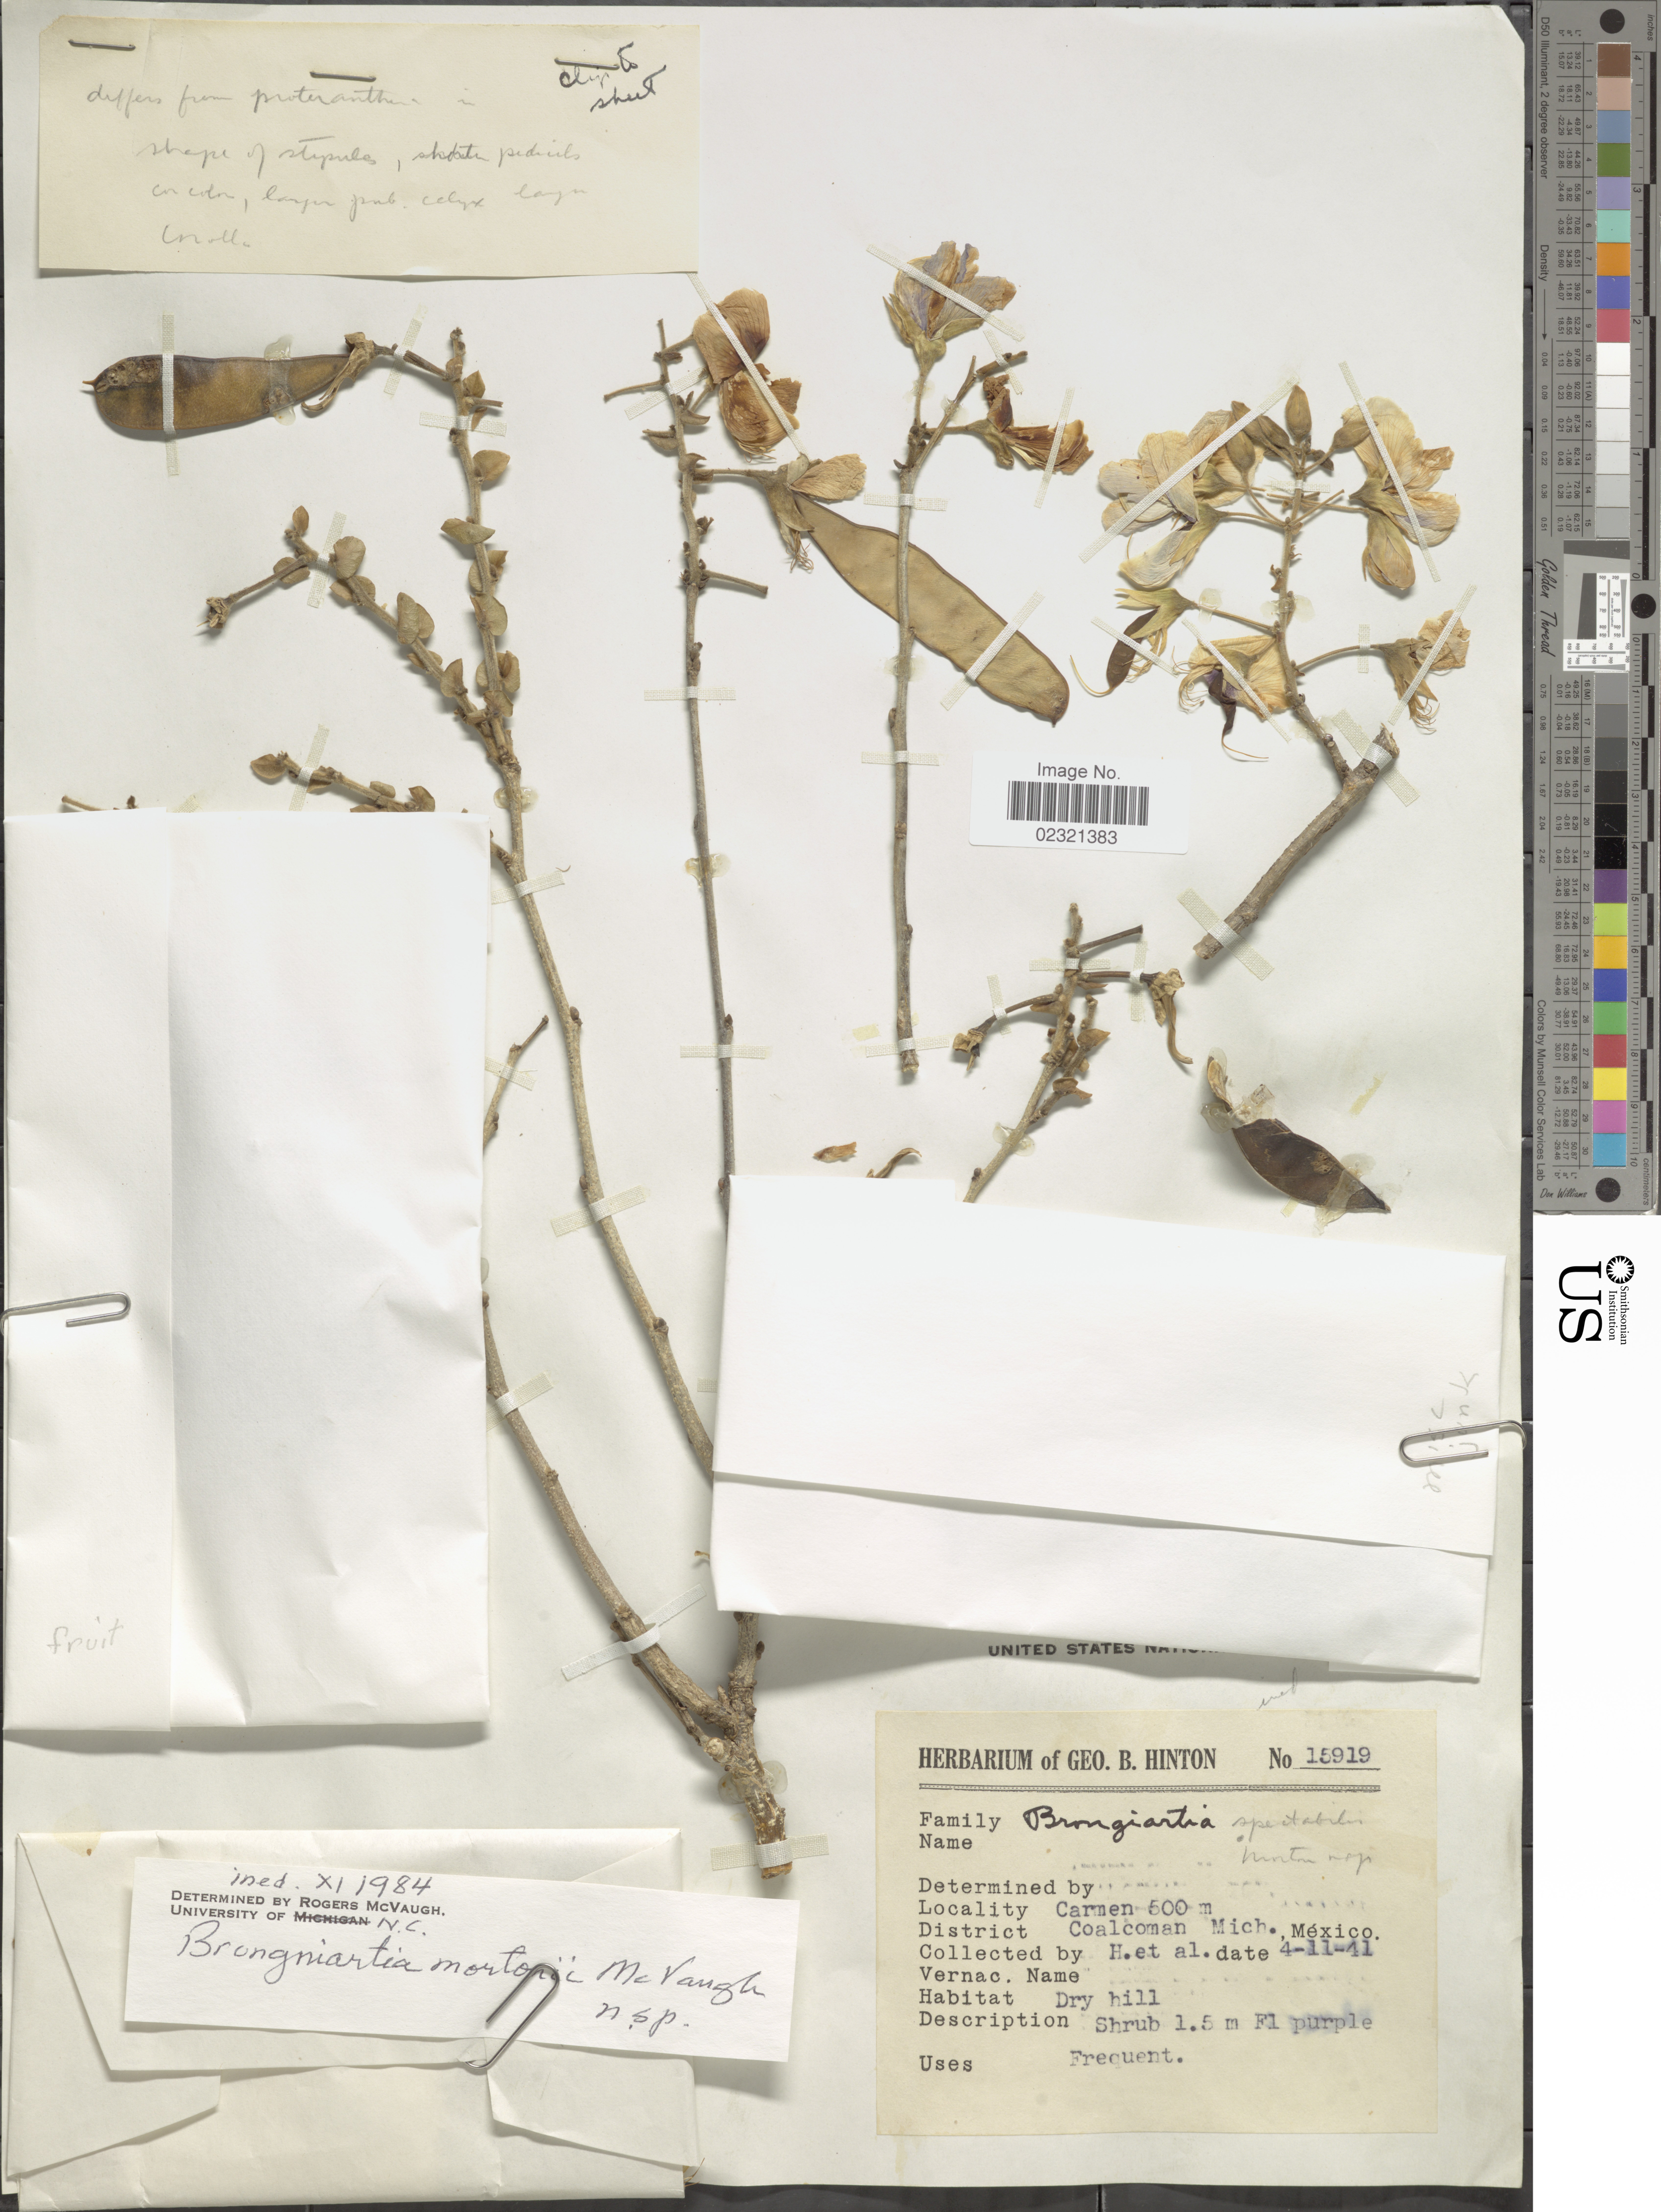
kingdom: Plantae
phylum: Tracheophyta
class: Magnoliopsida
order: Fabales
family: Fabaceae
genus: Brongniartia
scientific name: Brongniartia mortonii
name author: McVaugh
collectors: G. B. Hinton & et al.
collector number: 15919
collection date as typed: Transcribed d/m/y: 11/4/41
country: Mexico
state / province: Michoacán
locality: Carmen, Coalcoman, dry hill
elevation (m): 500